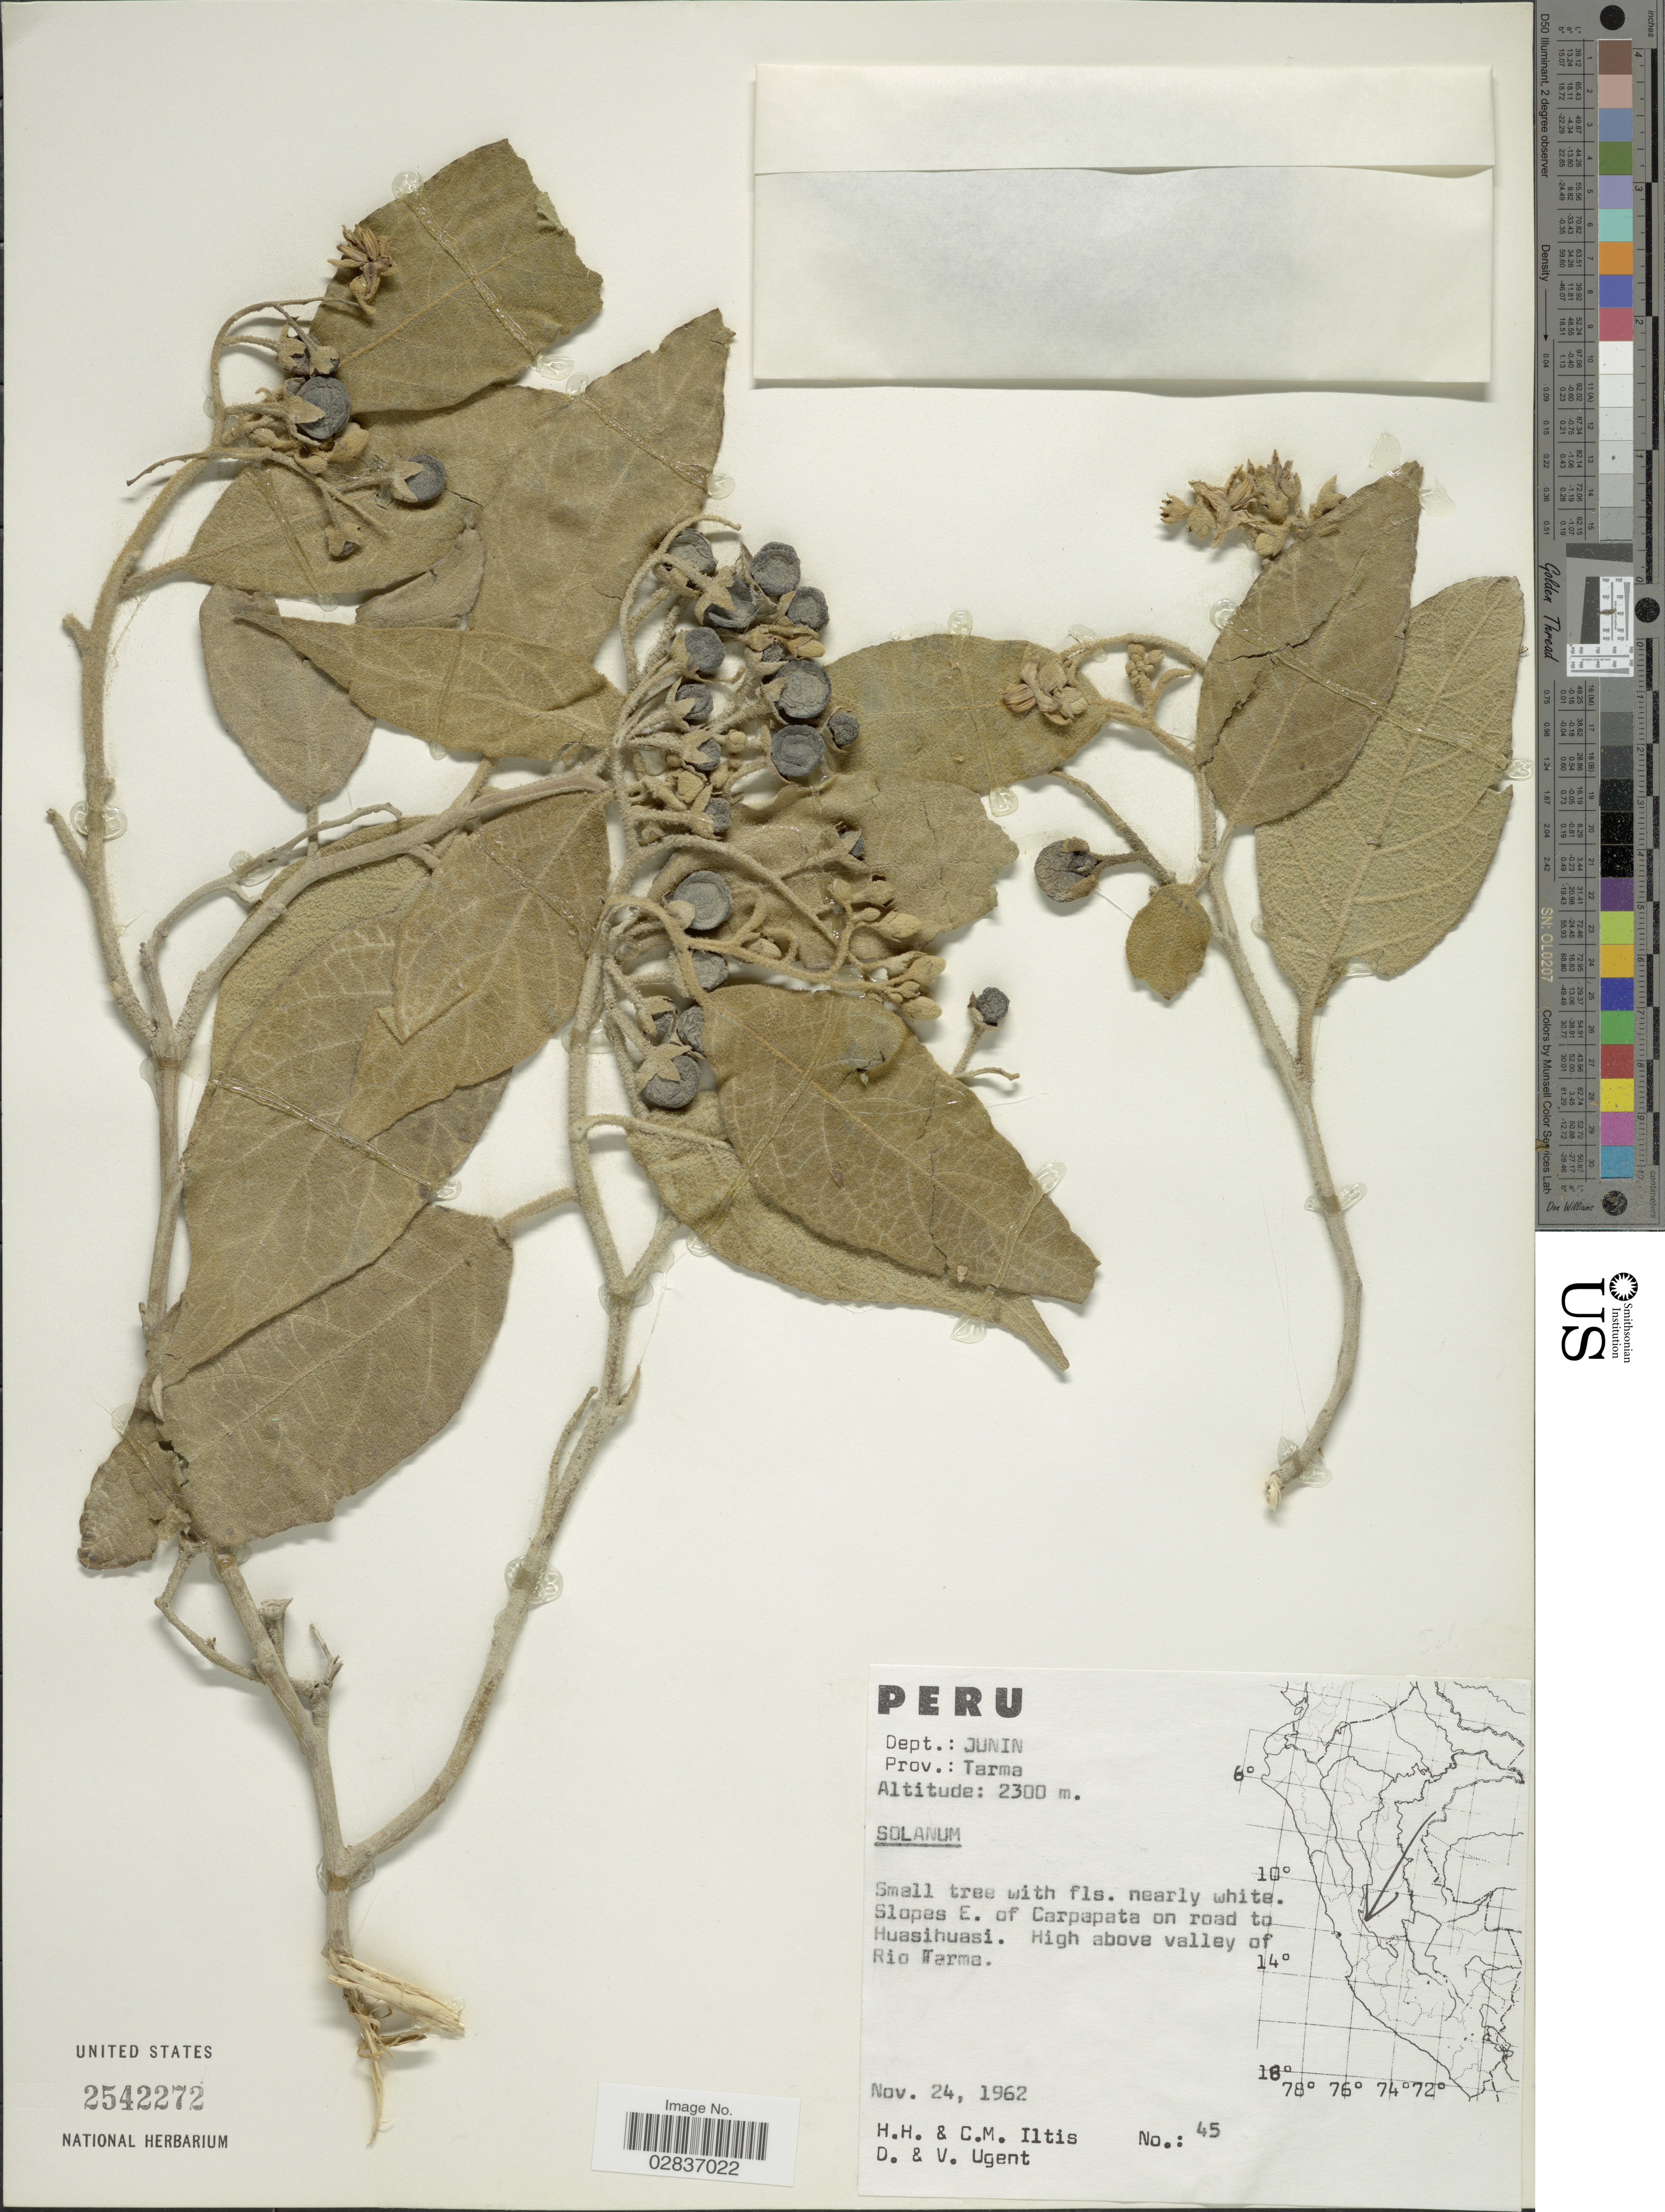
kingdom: Plantae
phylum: Tracheophyta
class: Magnoliopsida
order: Solanales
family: Solanaceae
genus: Solanum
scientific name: Solanum saponaceum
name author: Dunal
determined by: Knapp, S. D.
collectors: H. H. Iltis, C. M Iltis, D. Ugent & V. Ugent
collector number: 45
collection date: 1962-11-24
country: Peru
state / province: Junín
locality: Dept. Junin, Prov. Tarma. Slopes E. of Carpapata on road to Huasihuasi. High above valley of Rio Tarma.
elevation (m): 2300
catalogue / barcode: US 2542272